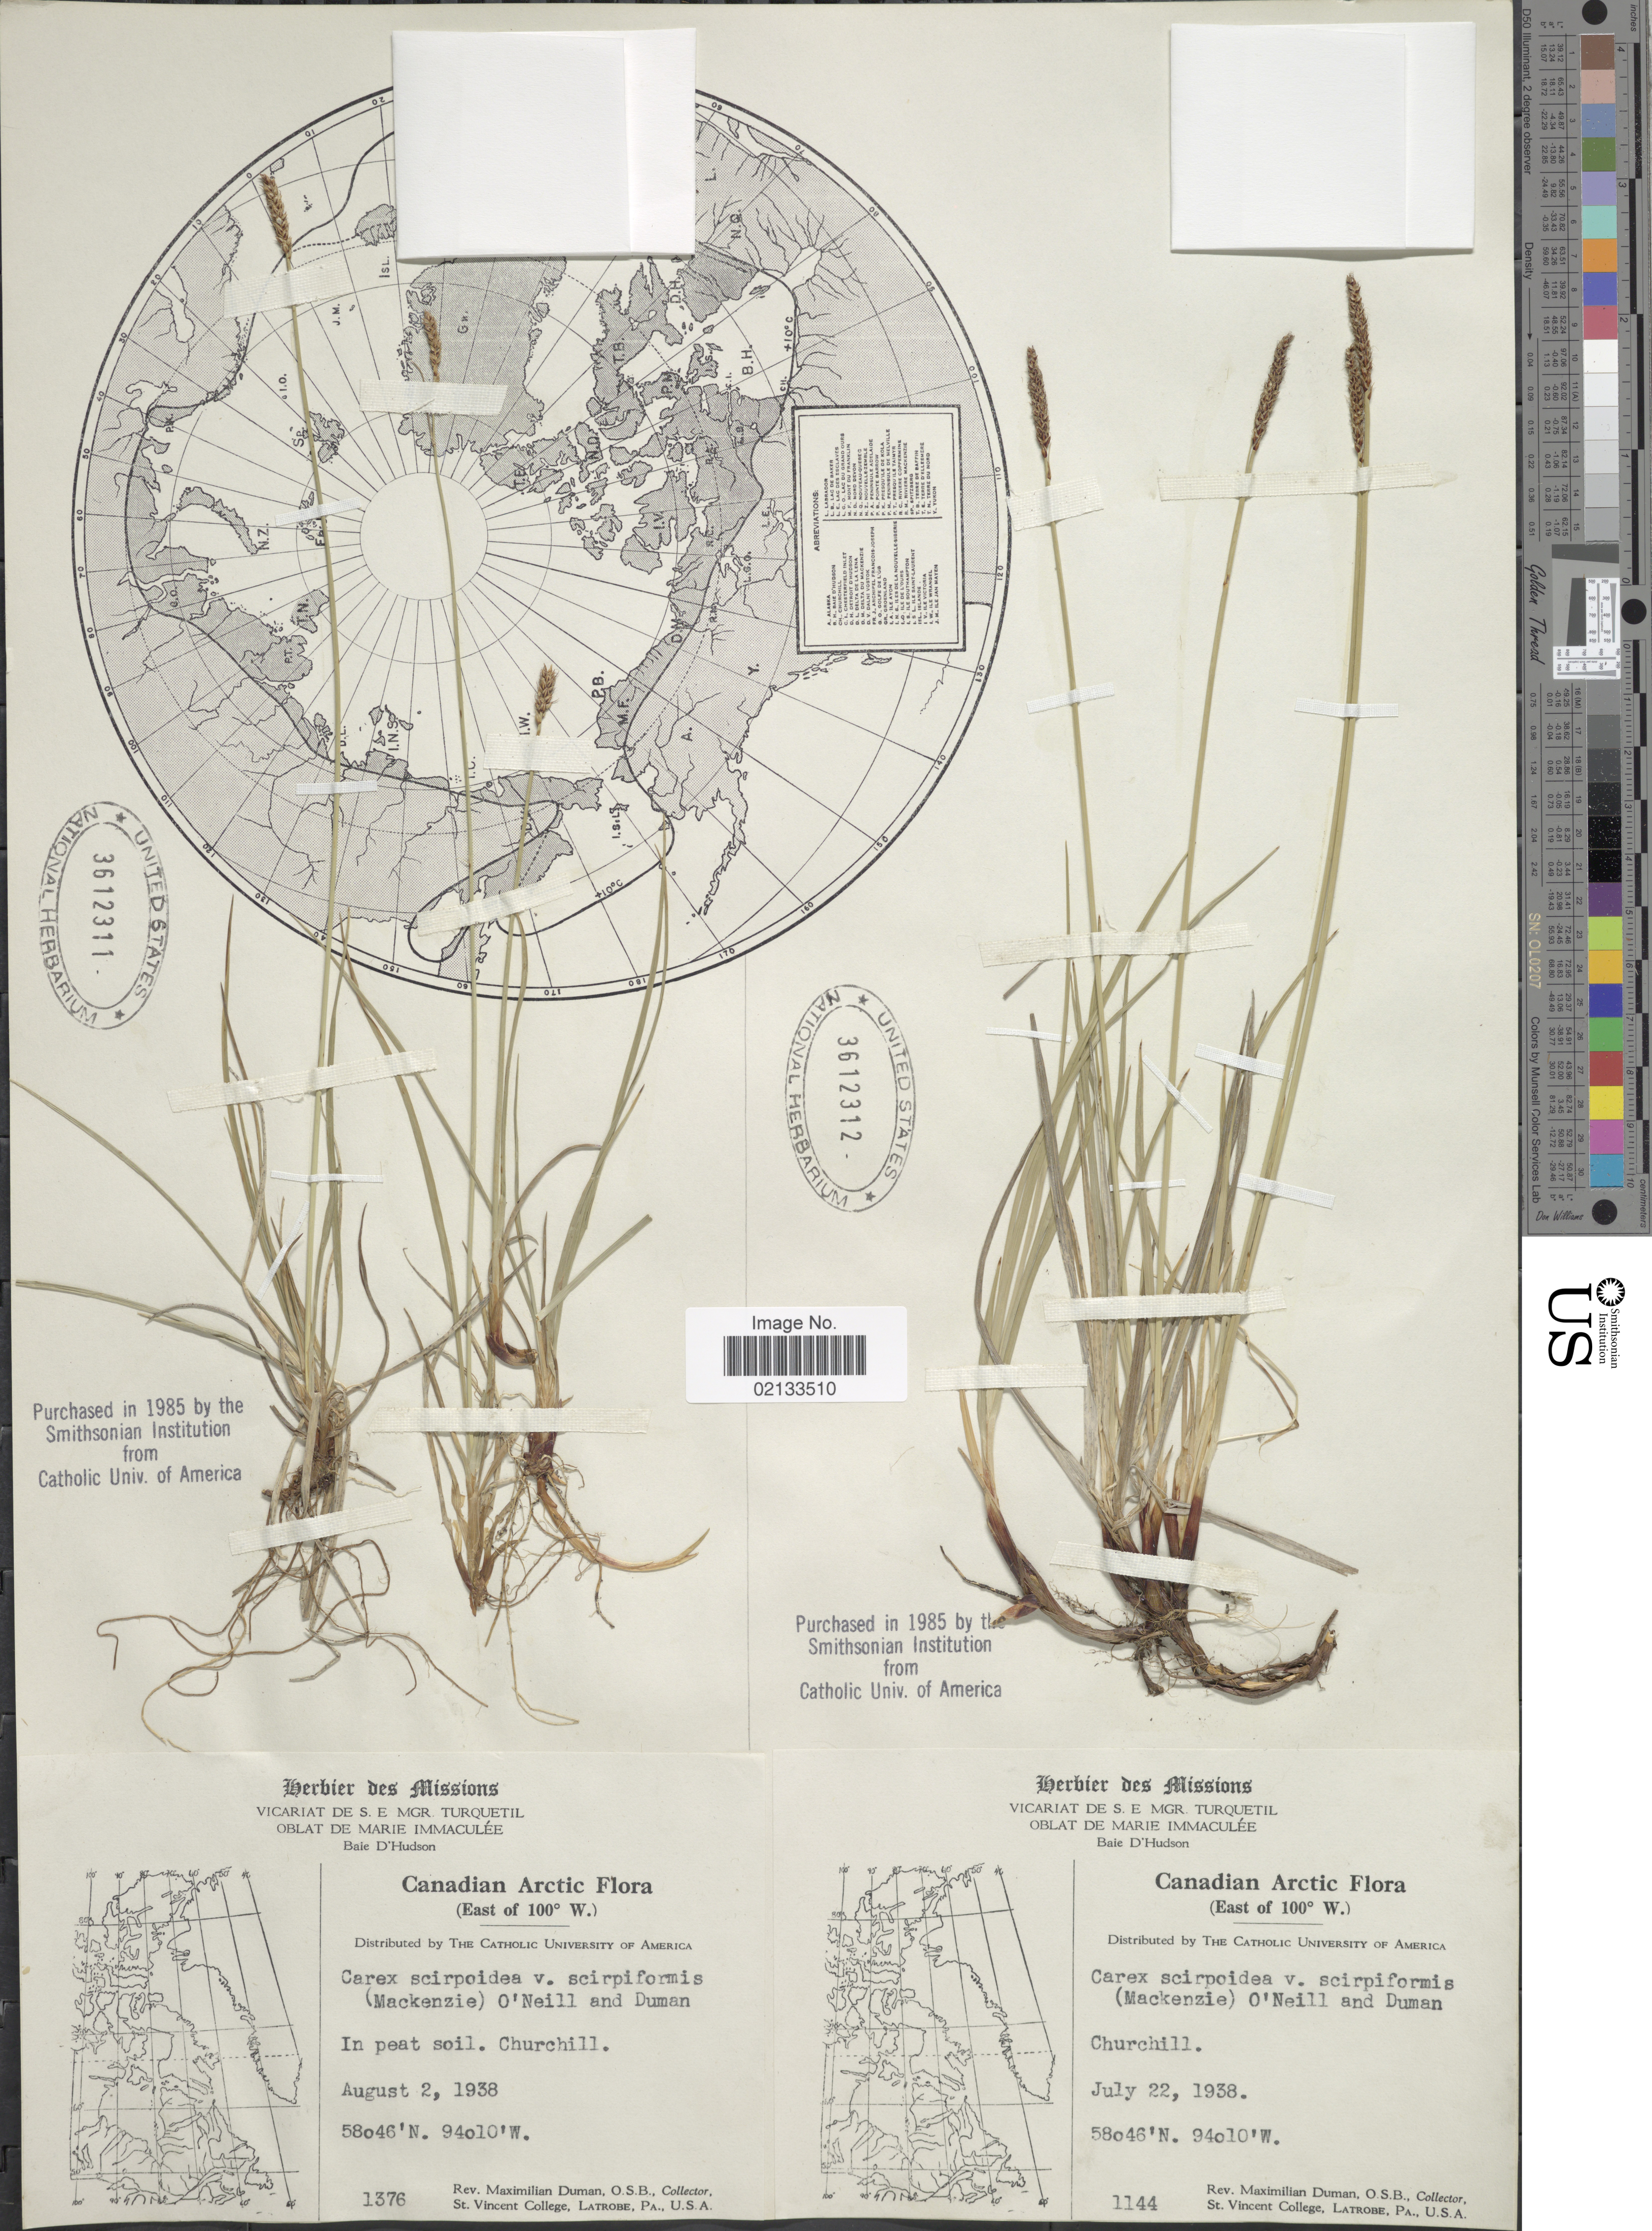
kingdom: Plantae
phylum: Tracheophyta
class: Liliopsida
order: Poales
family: Cyperaceae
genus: Carex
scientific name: Carex scirpoidea subsp. scirpoidea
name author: Michx.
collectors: M. Duman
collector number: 1376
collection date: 1938-08-02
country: Canada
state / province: Manitoba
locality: Canadian Arctic (East of 100° W.) In peat soil. Churchill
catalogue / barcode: US 3612311